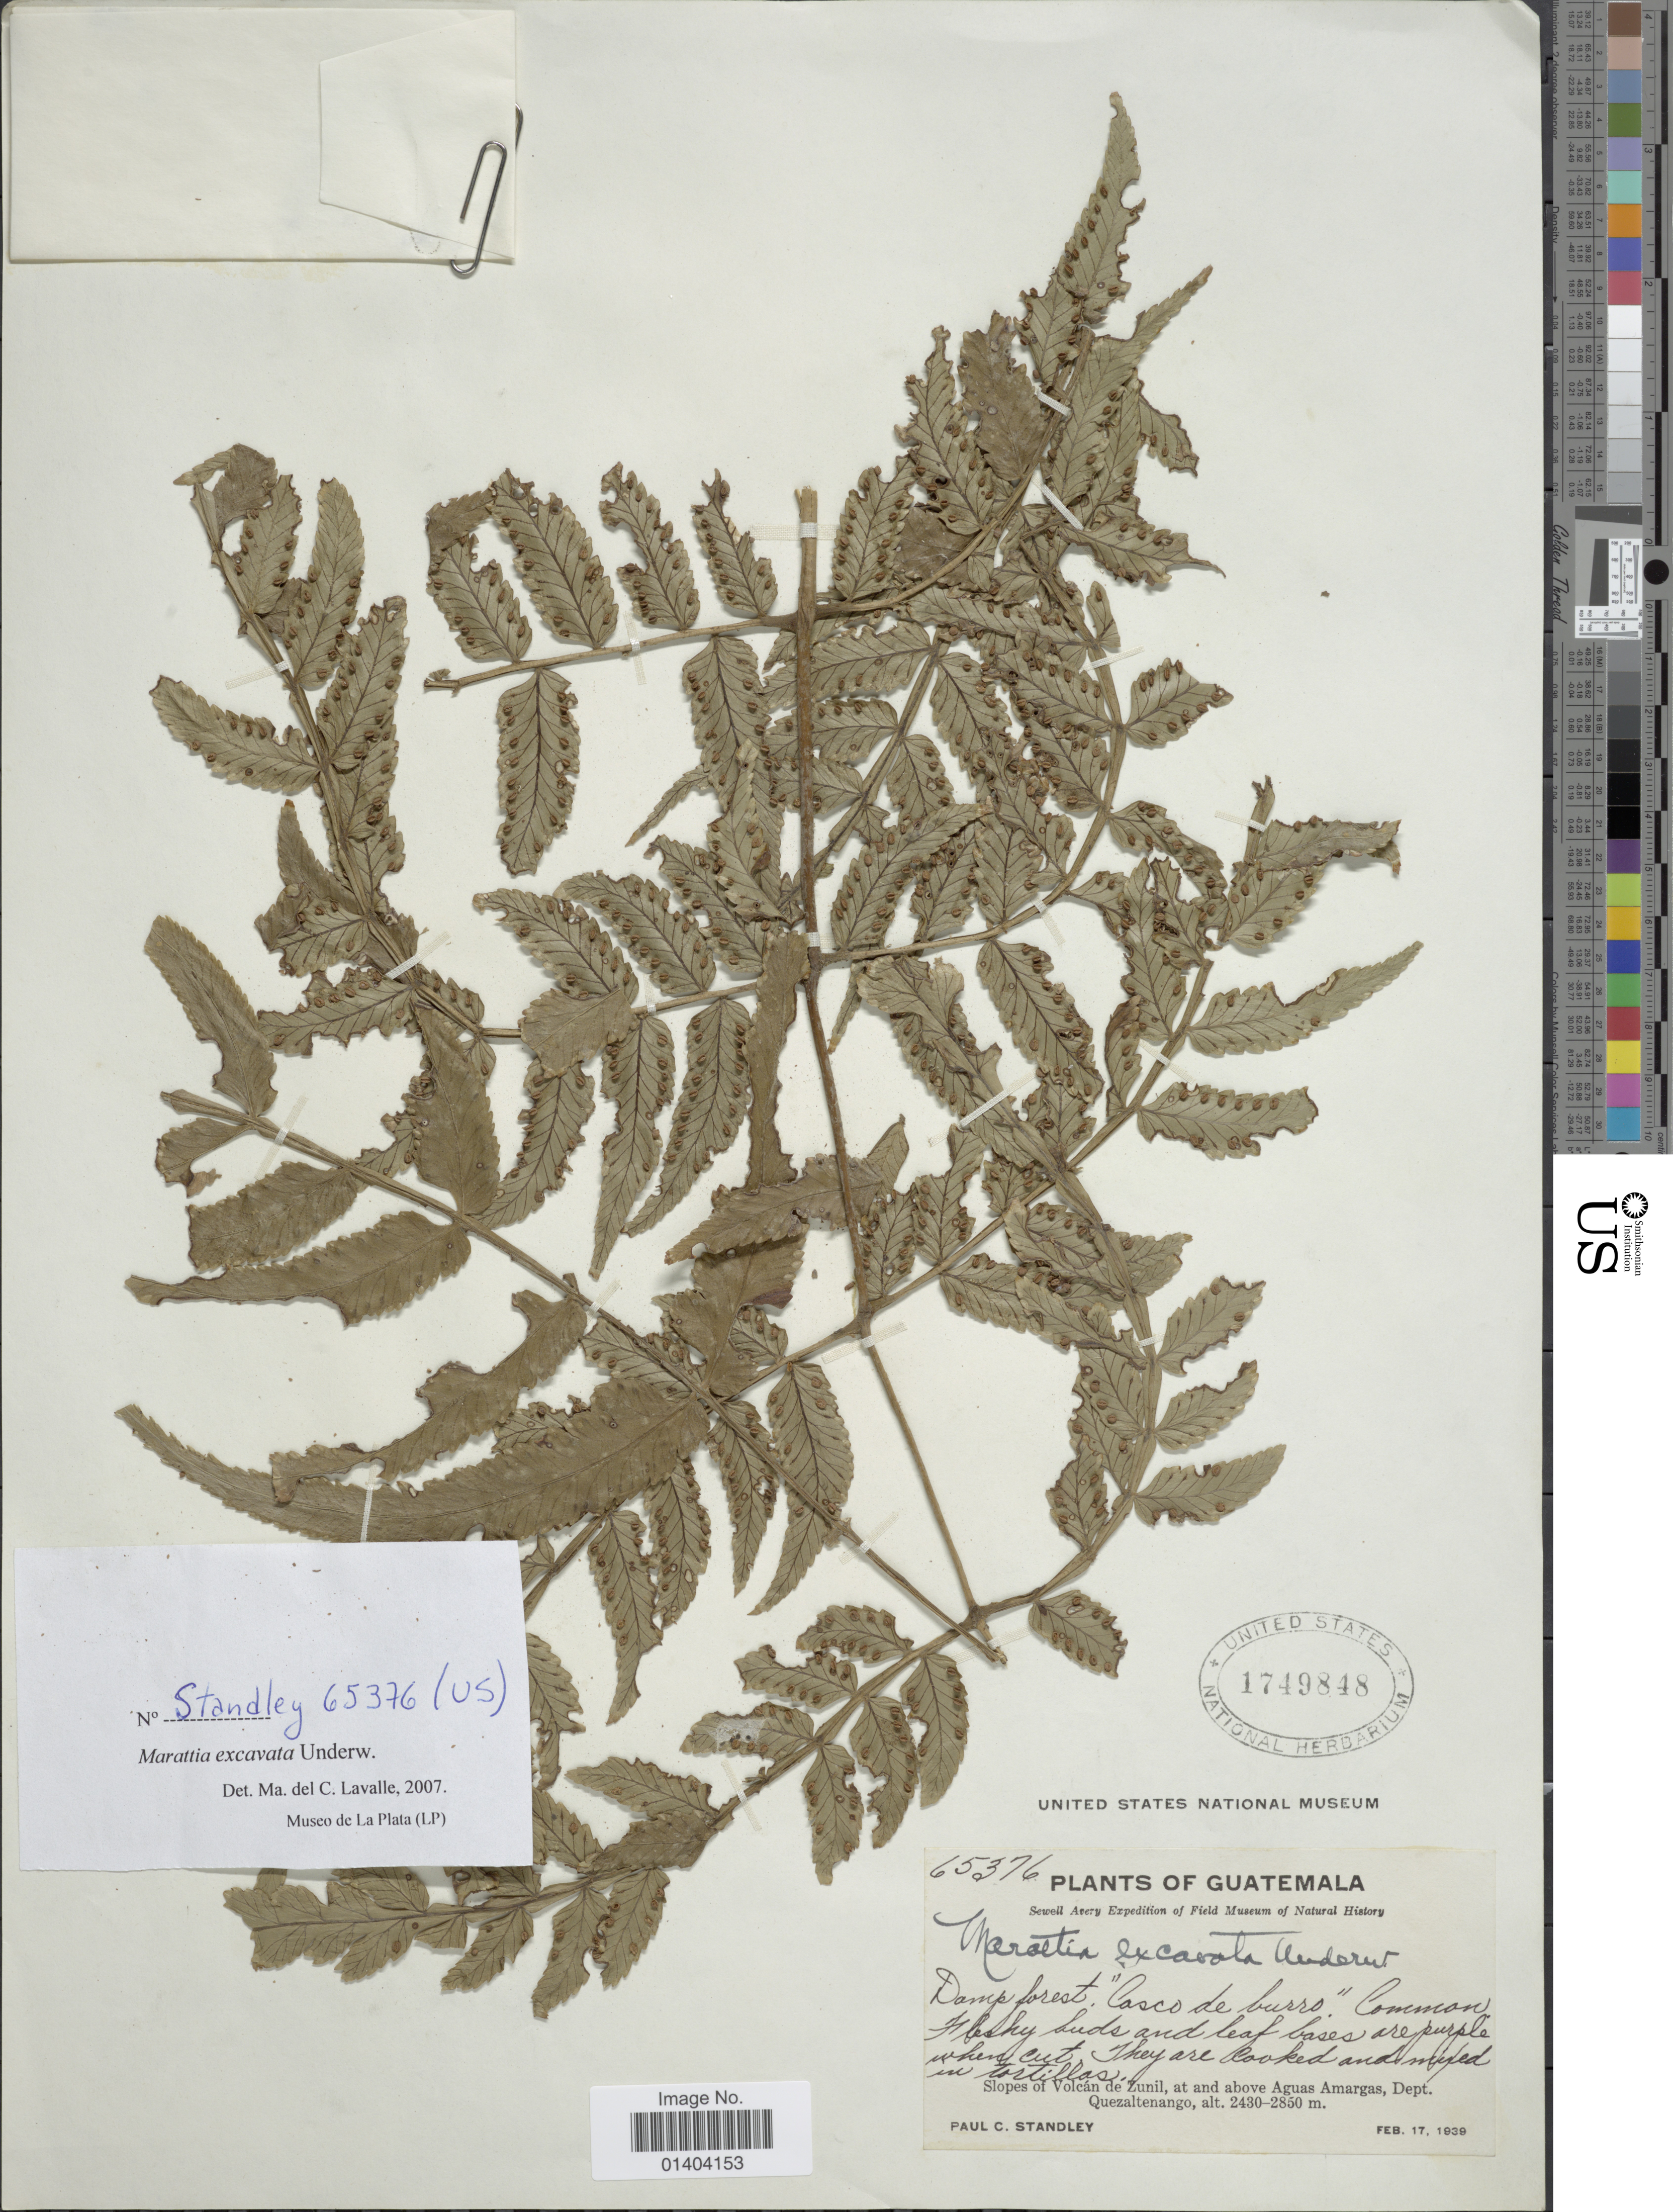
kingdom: Plantae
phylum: Tracheophyta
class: Polypodiopsida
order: Marattiales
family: Marattiaceae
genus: Marattia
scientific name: Marattia excavata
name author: Underw.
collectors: P. C. Standley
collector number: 65376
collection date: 1939-02-17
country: Guatemala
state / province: Quetzaltenango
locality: Slopes of Volcan de Zunil at and above Aguas Amargas dept, Quezaltenango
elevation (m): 2430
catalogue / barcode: US 1749848